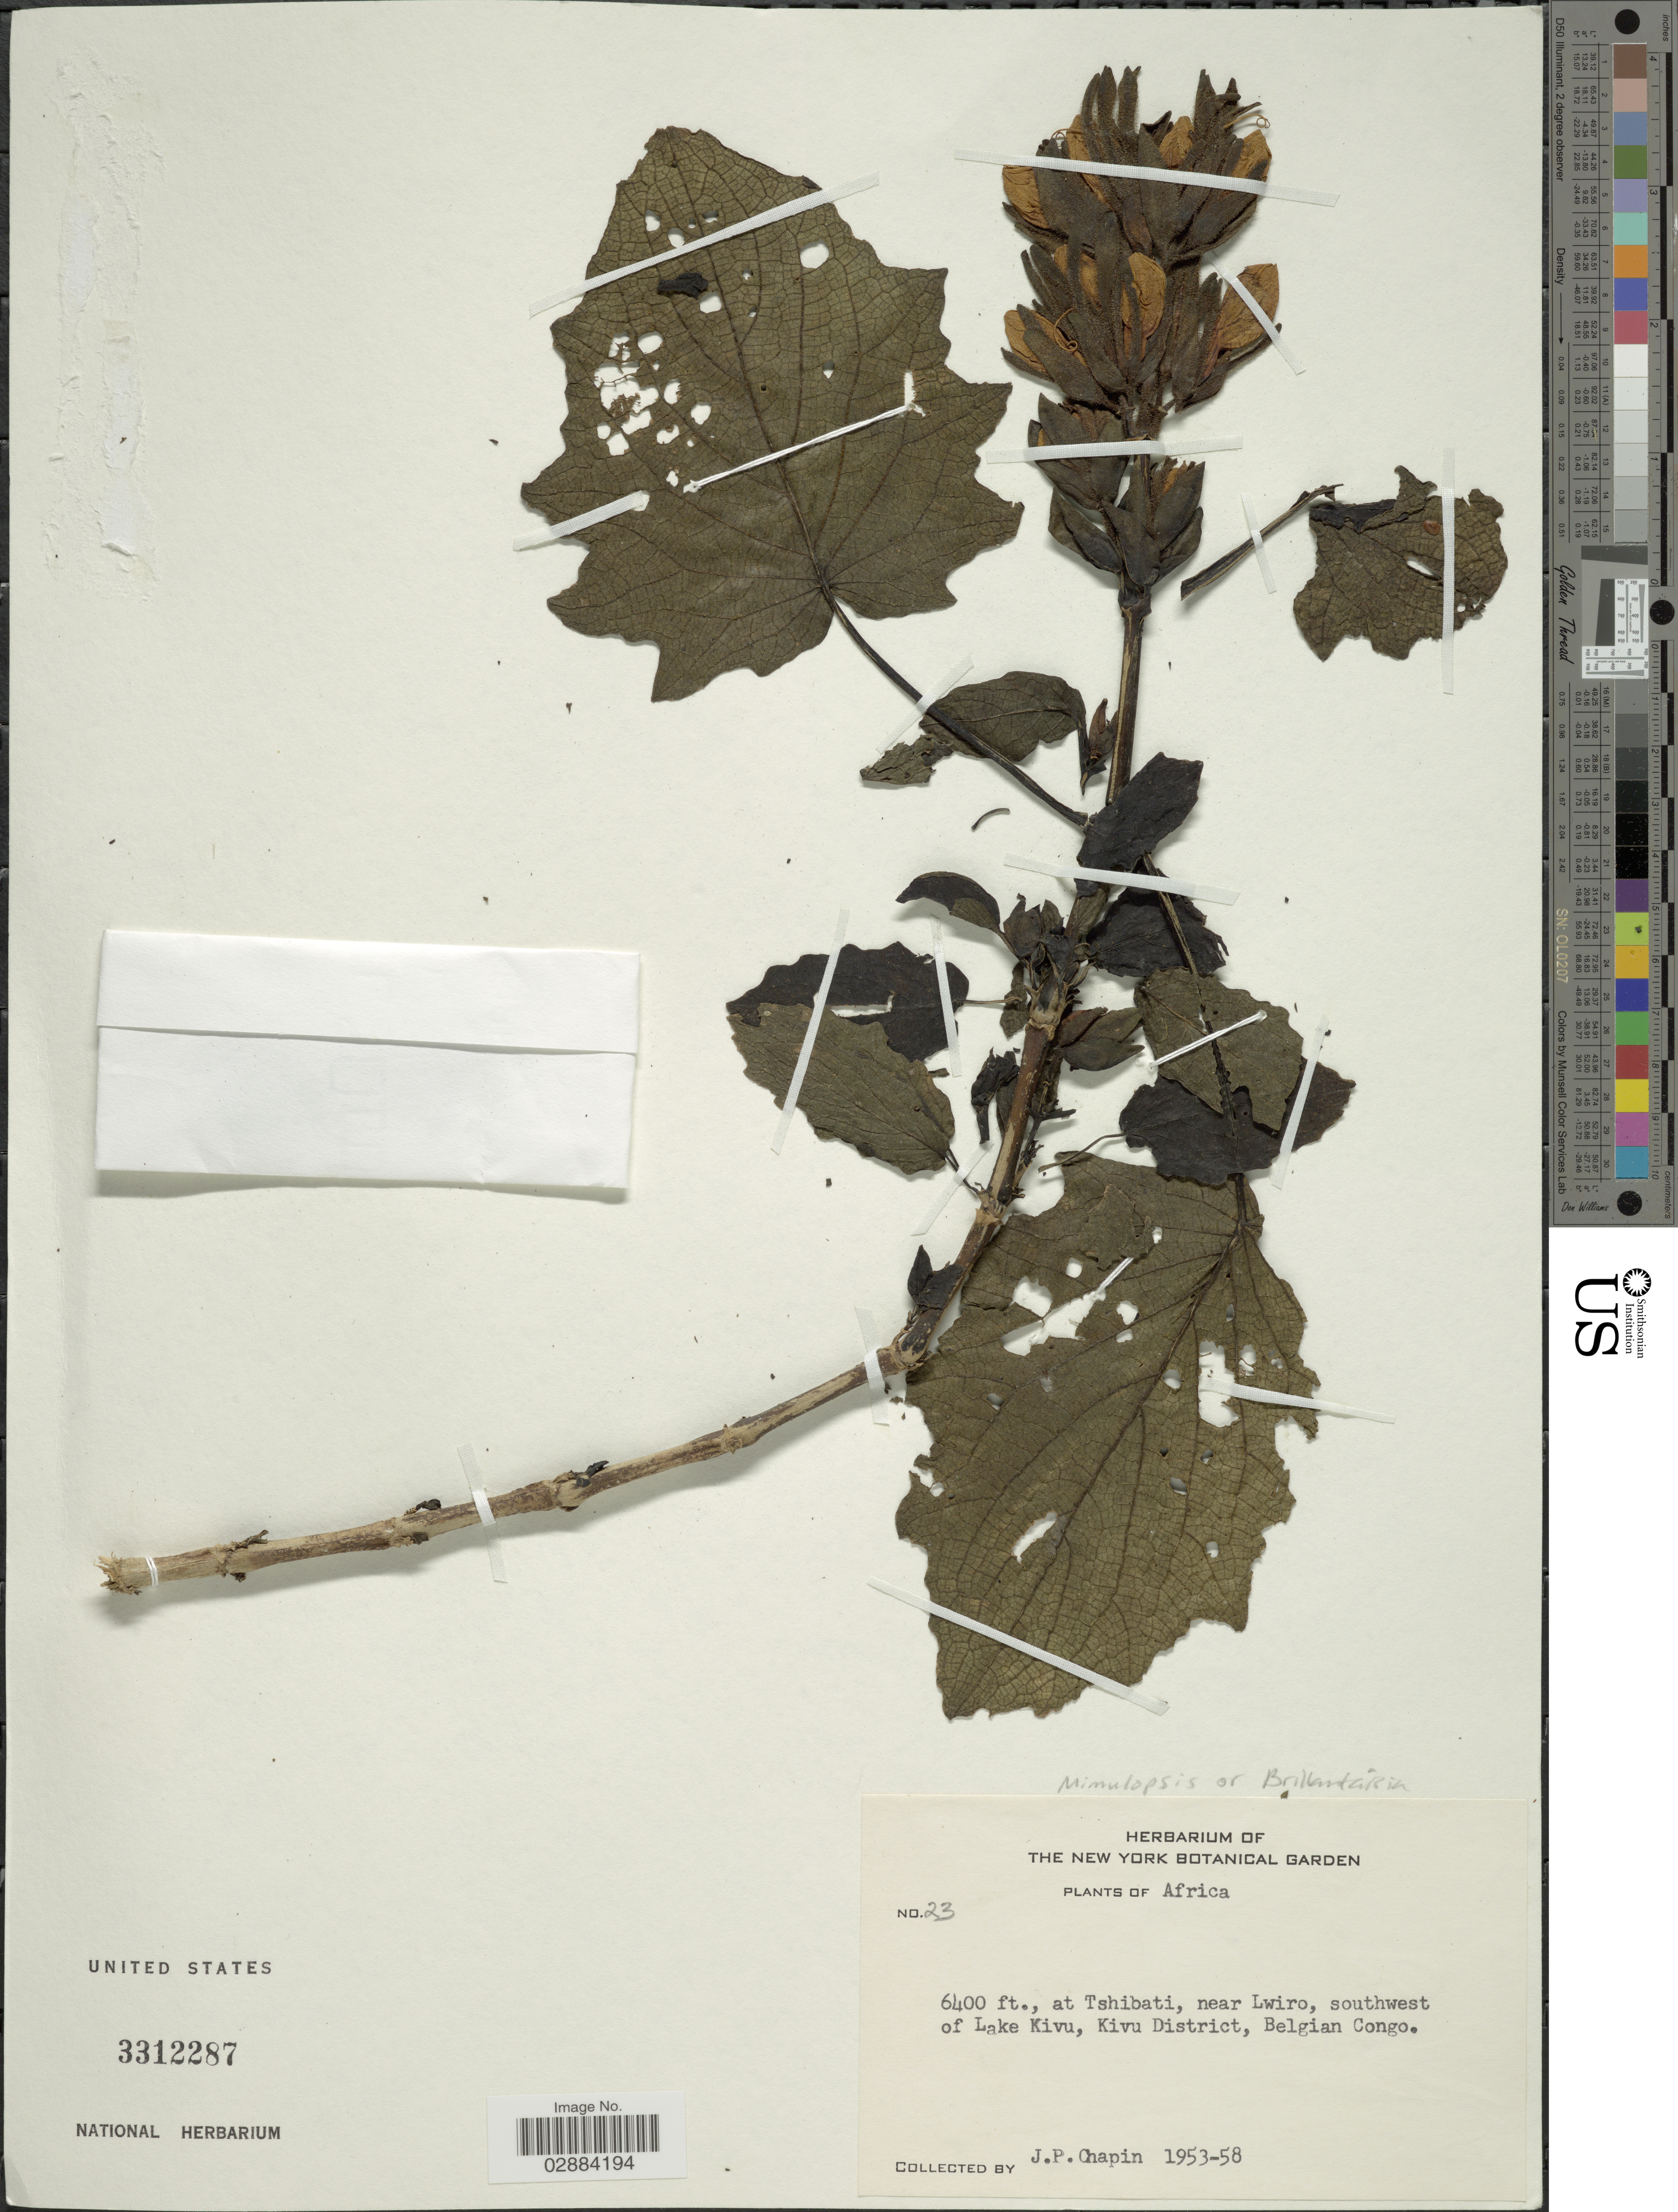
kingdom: Plantae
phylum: Tracheophyta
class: Magnoliopsida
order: Lamiales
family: Acanthaceae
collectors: J. Chapin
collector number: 23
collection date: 1953/1958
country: Congo, Democratic Republic of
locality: At Tshibati, near Lwiro, southwest of Lake Kivu, Kivu District, Belgian Congo.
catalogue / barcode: US 3312287